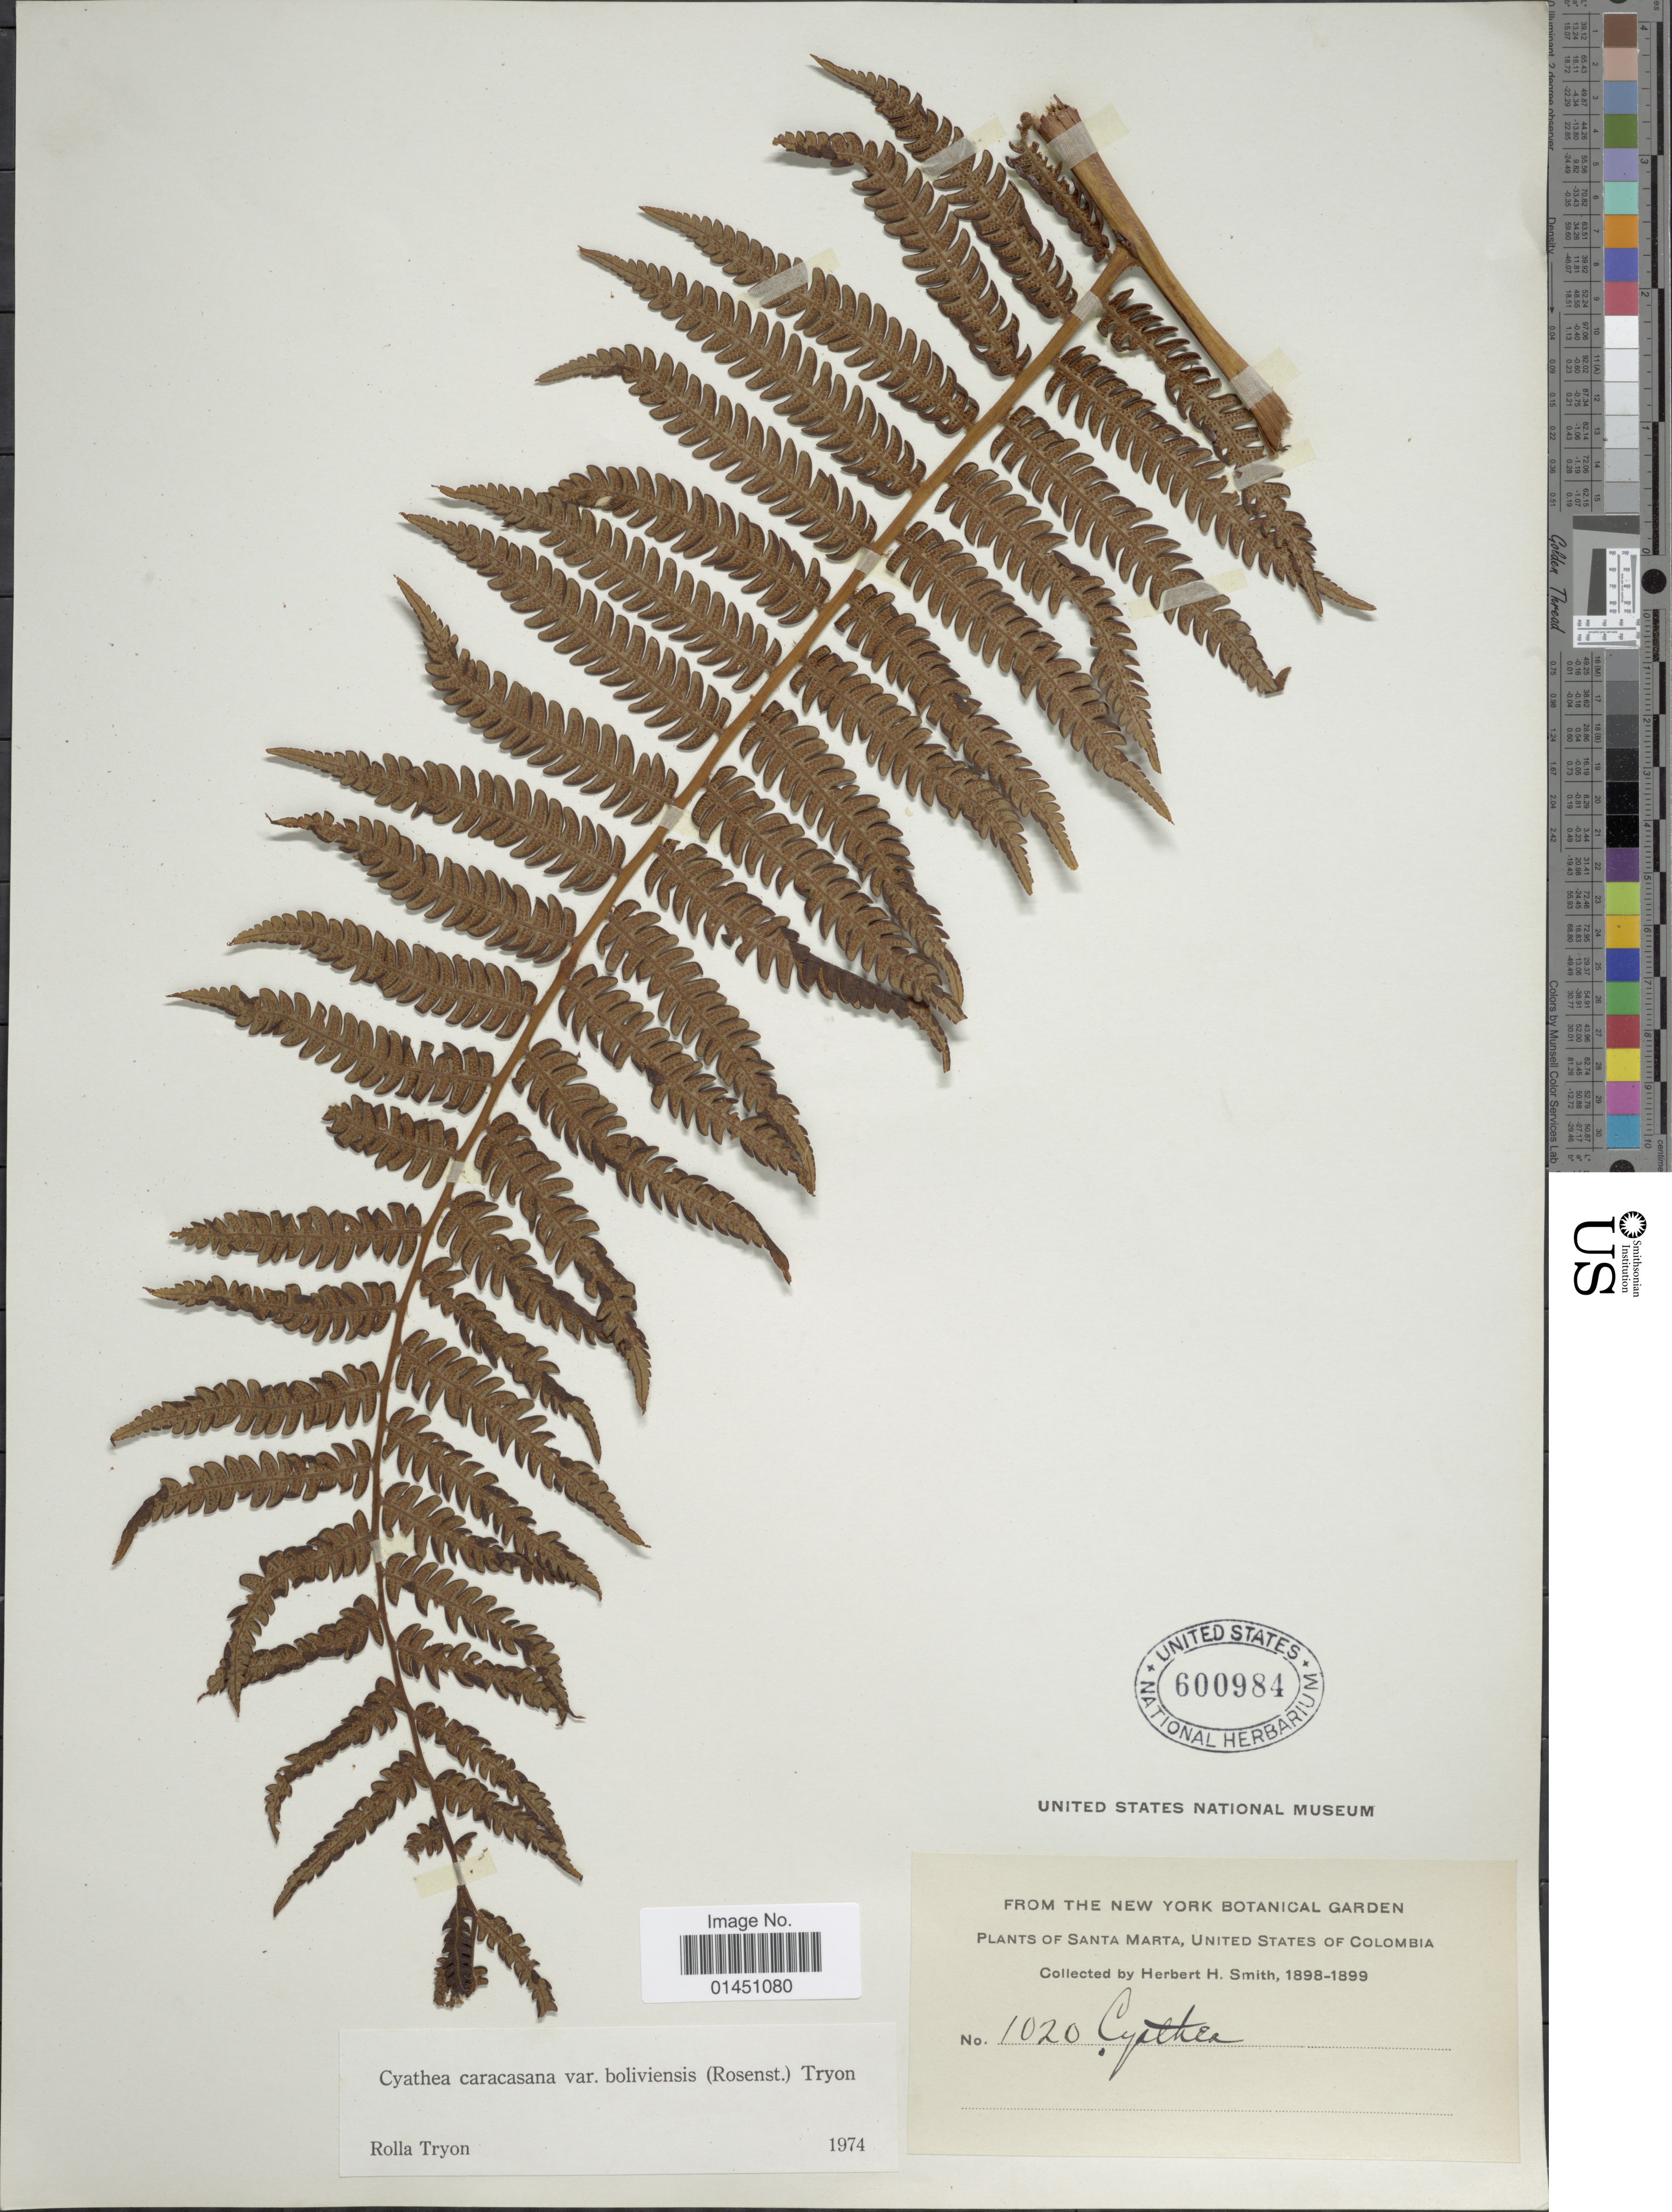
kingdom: Plantae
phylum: Tracheophyta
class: Polypodiopsida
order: Cyatheales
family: Cyatheaceae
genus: Cyathea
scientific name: Cyathea caracasana var. boliviensis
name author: (Rosenst.) R.M. Tryon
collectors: Herbert H. Smith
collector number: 1020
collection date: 1898/1899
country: Colombia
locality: Santa Marta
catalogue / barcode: US 600984